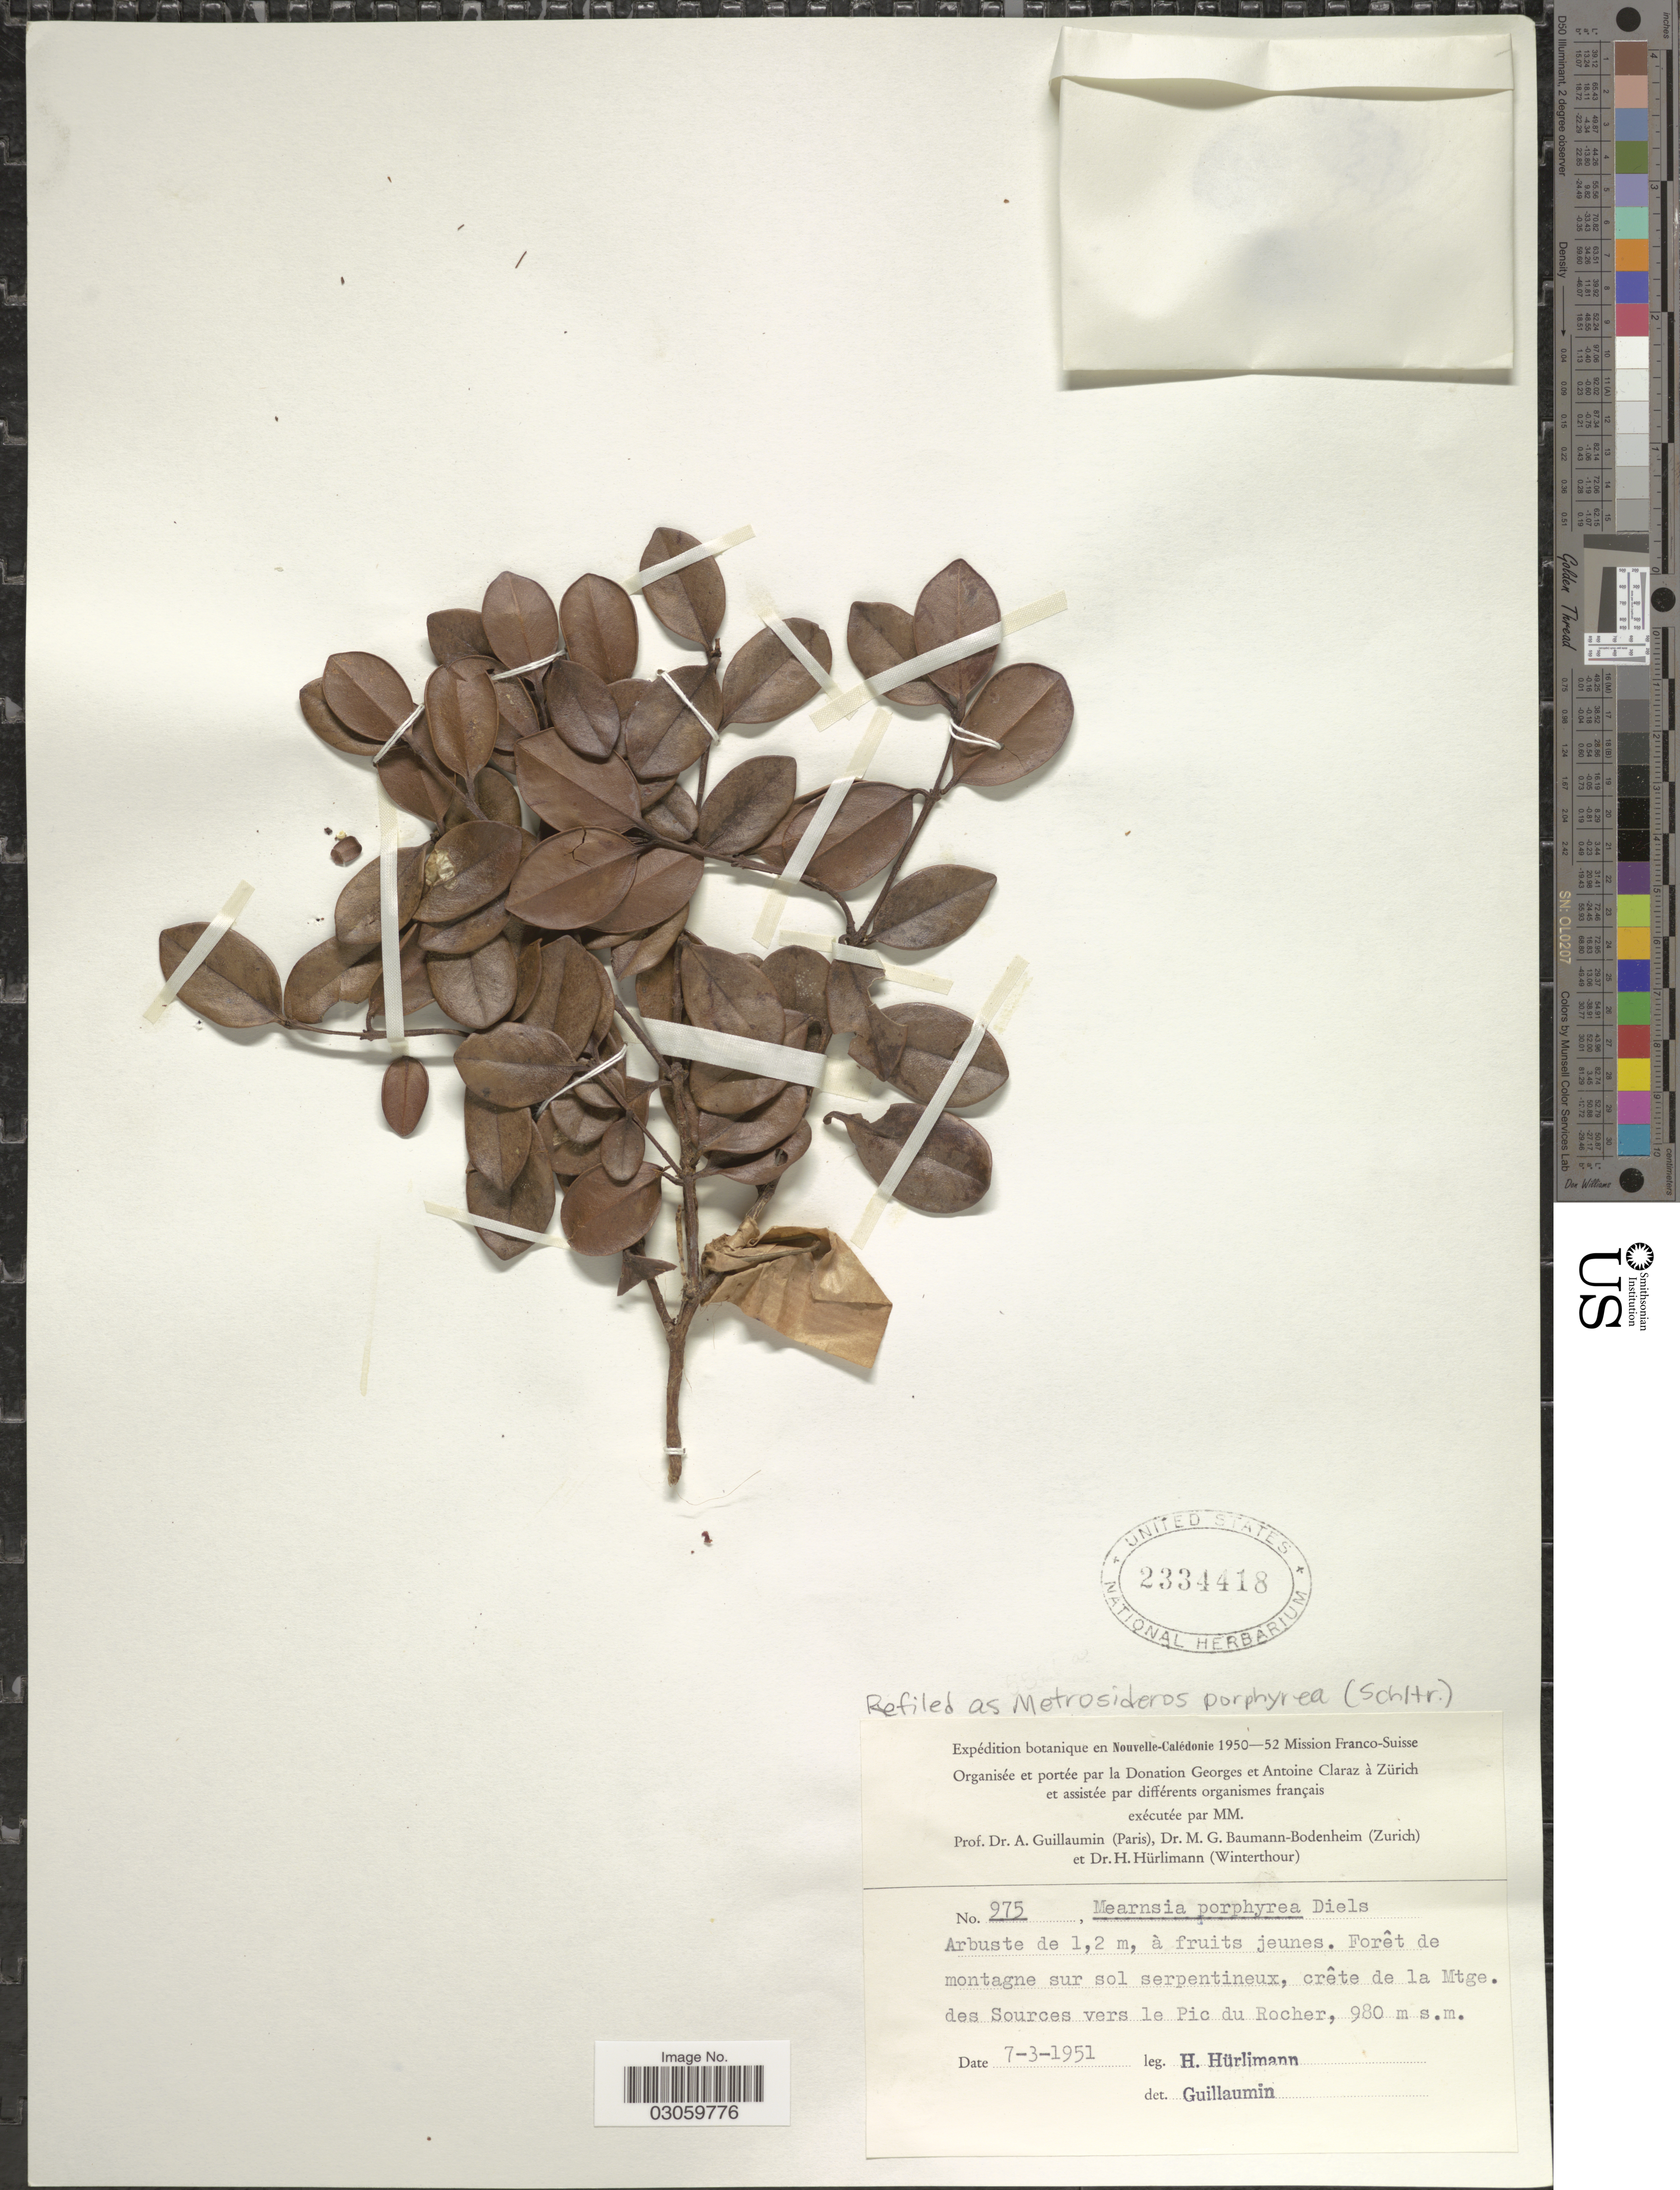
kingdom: Plantae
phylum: Tracheophyta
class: Magnoliopsida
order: Myrtales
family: Myrtaceae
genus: Metrosideros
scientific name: Metrosideros porphyrea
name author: Schltr.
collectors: H. Hürlimann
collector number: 975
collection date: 1951-03-07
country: New Caledonia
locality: Crête de la Mtge. des Sources vers le Pic du Rocher.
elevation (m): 980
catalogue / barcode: US 2334418